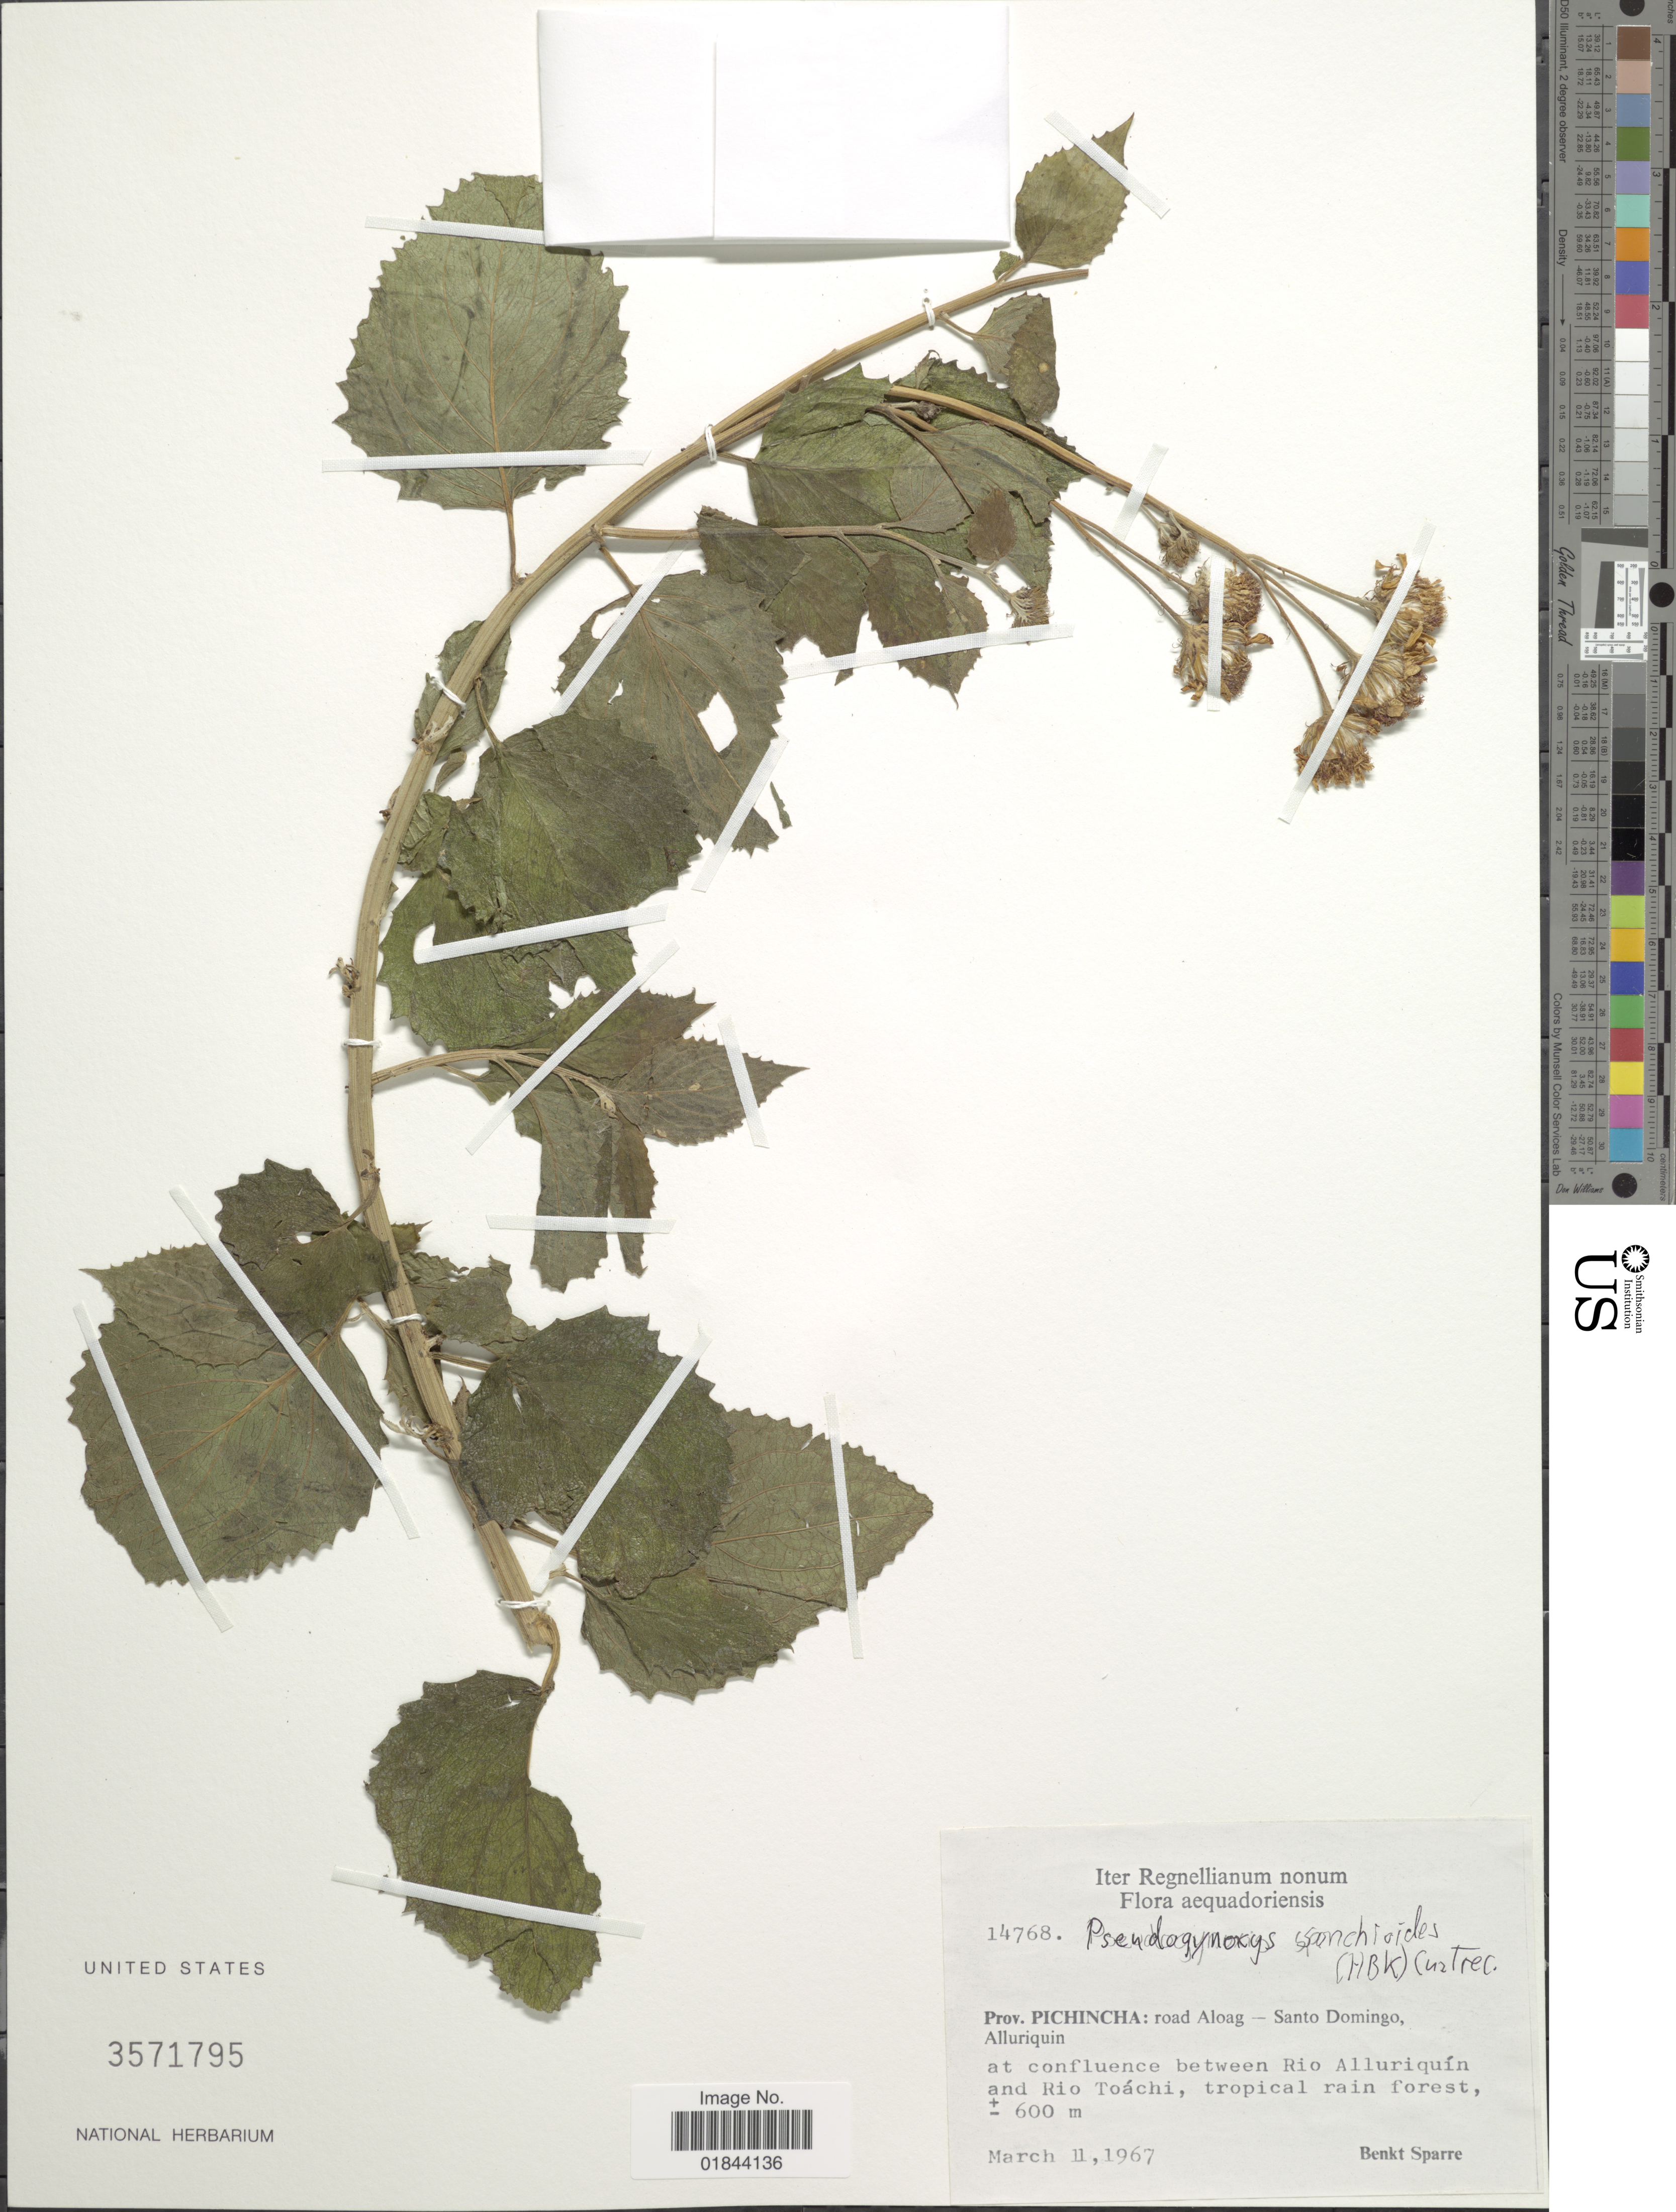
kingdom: Plantae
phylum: Tracheophyta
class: Magnoliopsida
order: Asterales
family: Asteraceae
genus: Pseudogynoxys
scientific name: Pseudogynoxys sonchoides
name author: (Kunth) Cuatrec.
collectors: B. Sparre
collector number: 14768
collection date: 1967-03-11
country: Ecuador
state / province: Pichincha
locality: Road along - Santo Domingo, Alluriquin, at confluence between Rio Alluriquin and Rio Toachi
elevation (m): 600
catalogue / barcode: US 3571795